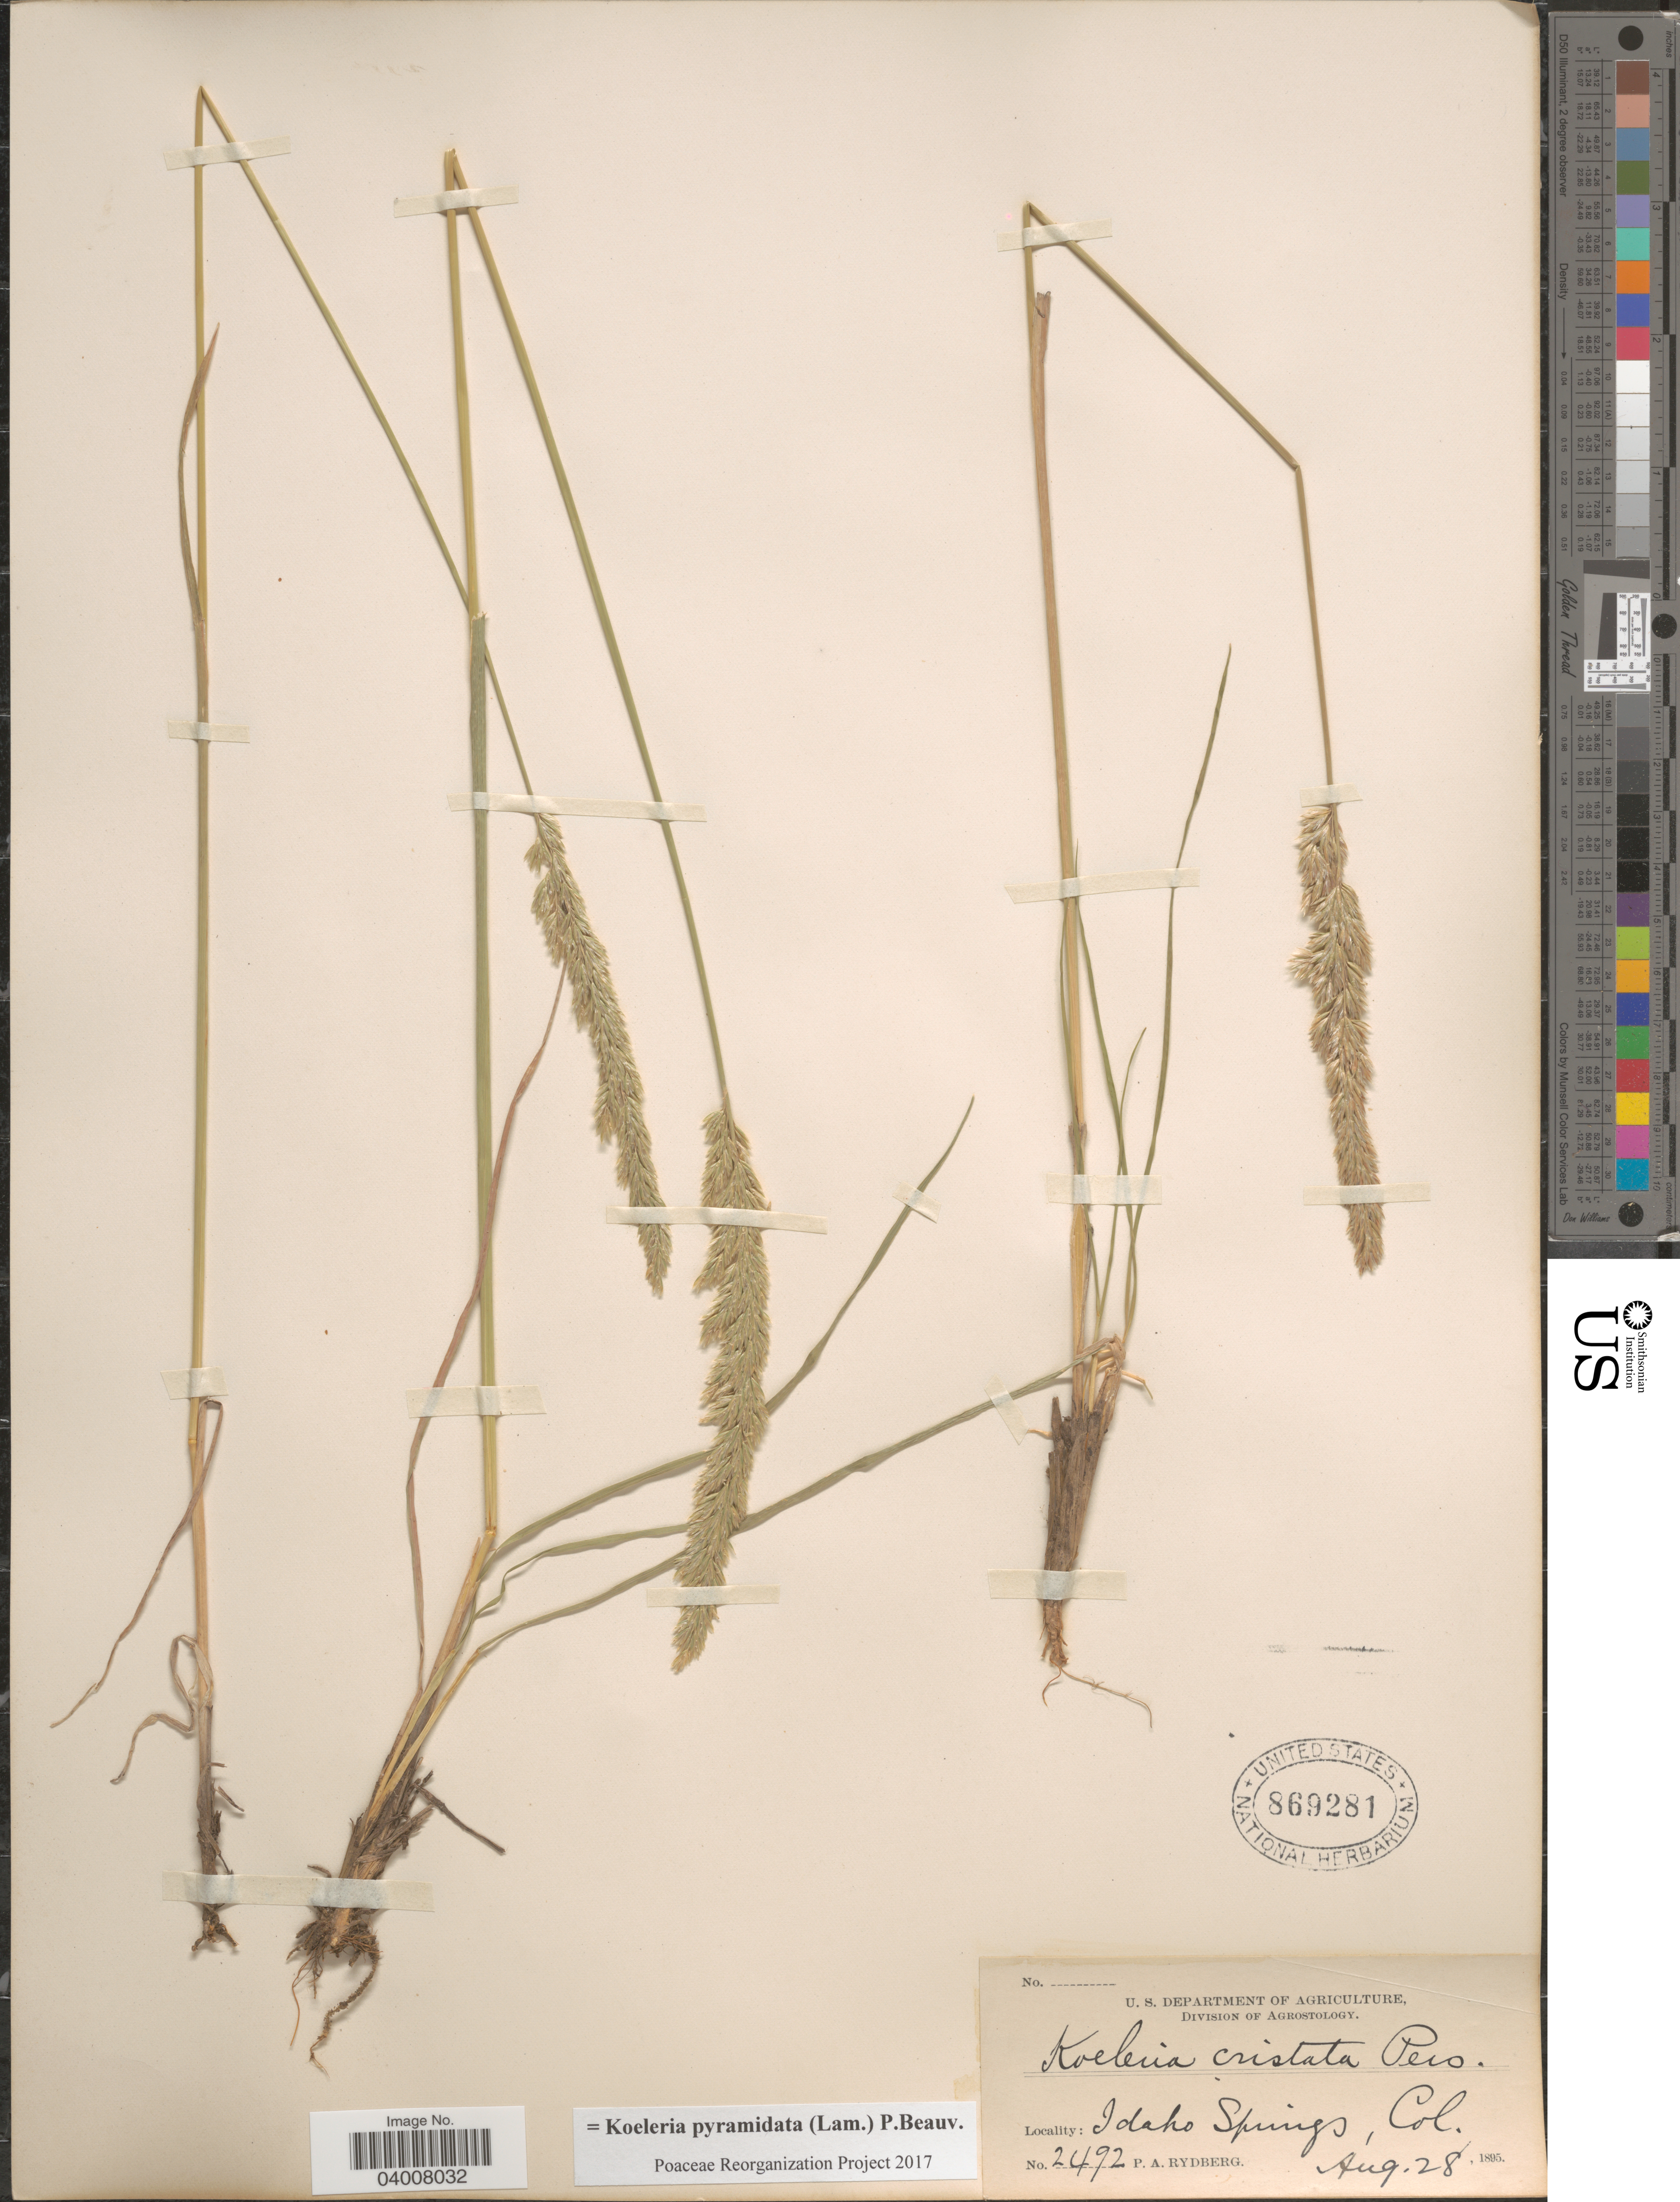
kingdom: Plantae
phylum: Tracheophyta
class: Liliopsida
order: Poales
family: Poaceae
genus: Koeleria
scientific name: Koeleria pyramidata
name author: (Lam.) P. Beauv.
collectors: P. A. Rydberg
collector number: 2492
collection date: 1895-08-28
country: United States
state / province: Colorado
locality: Idaho Springs.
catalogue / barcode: US 869281